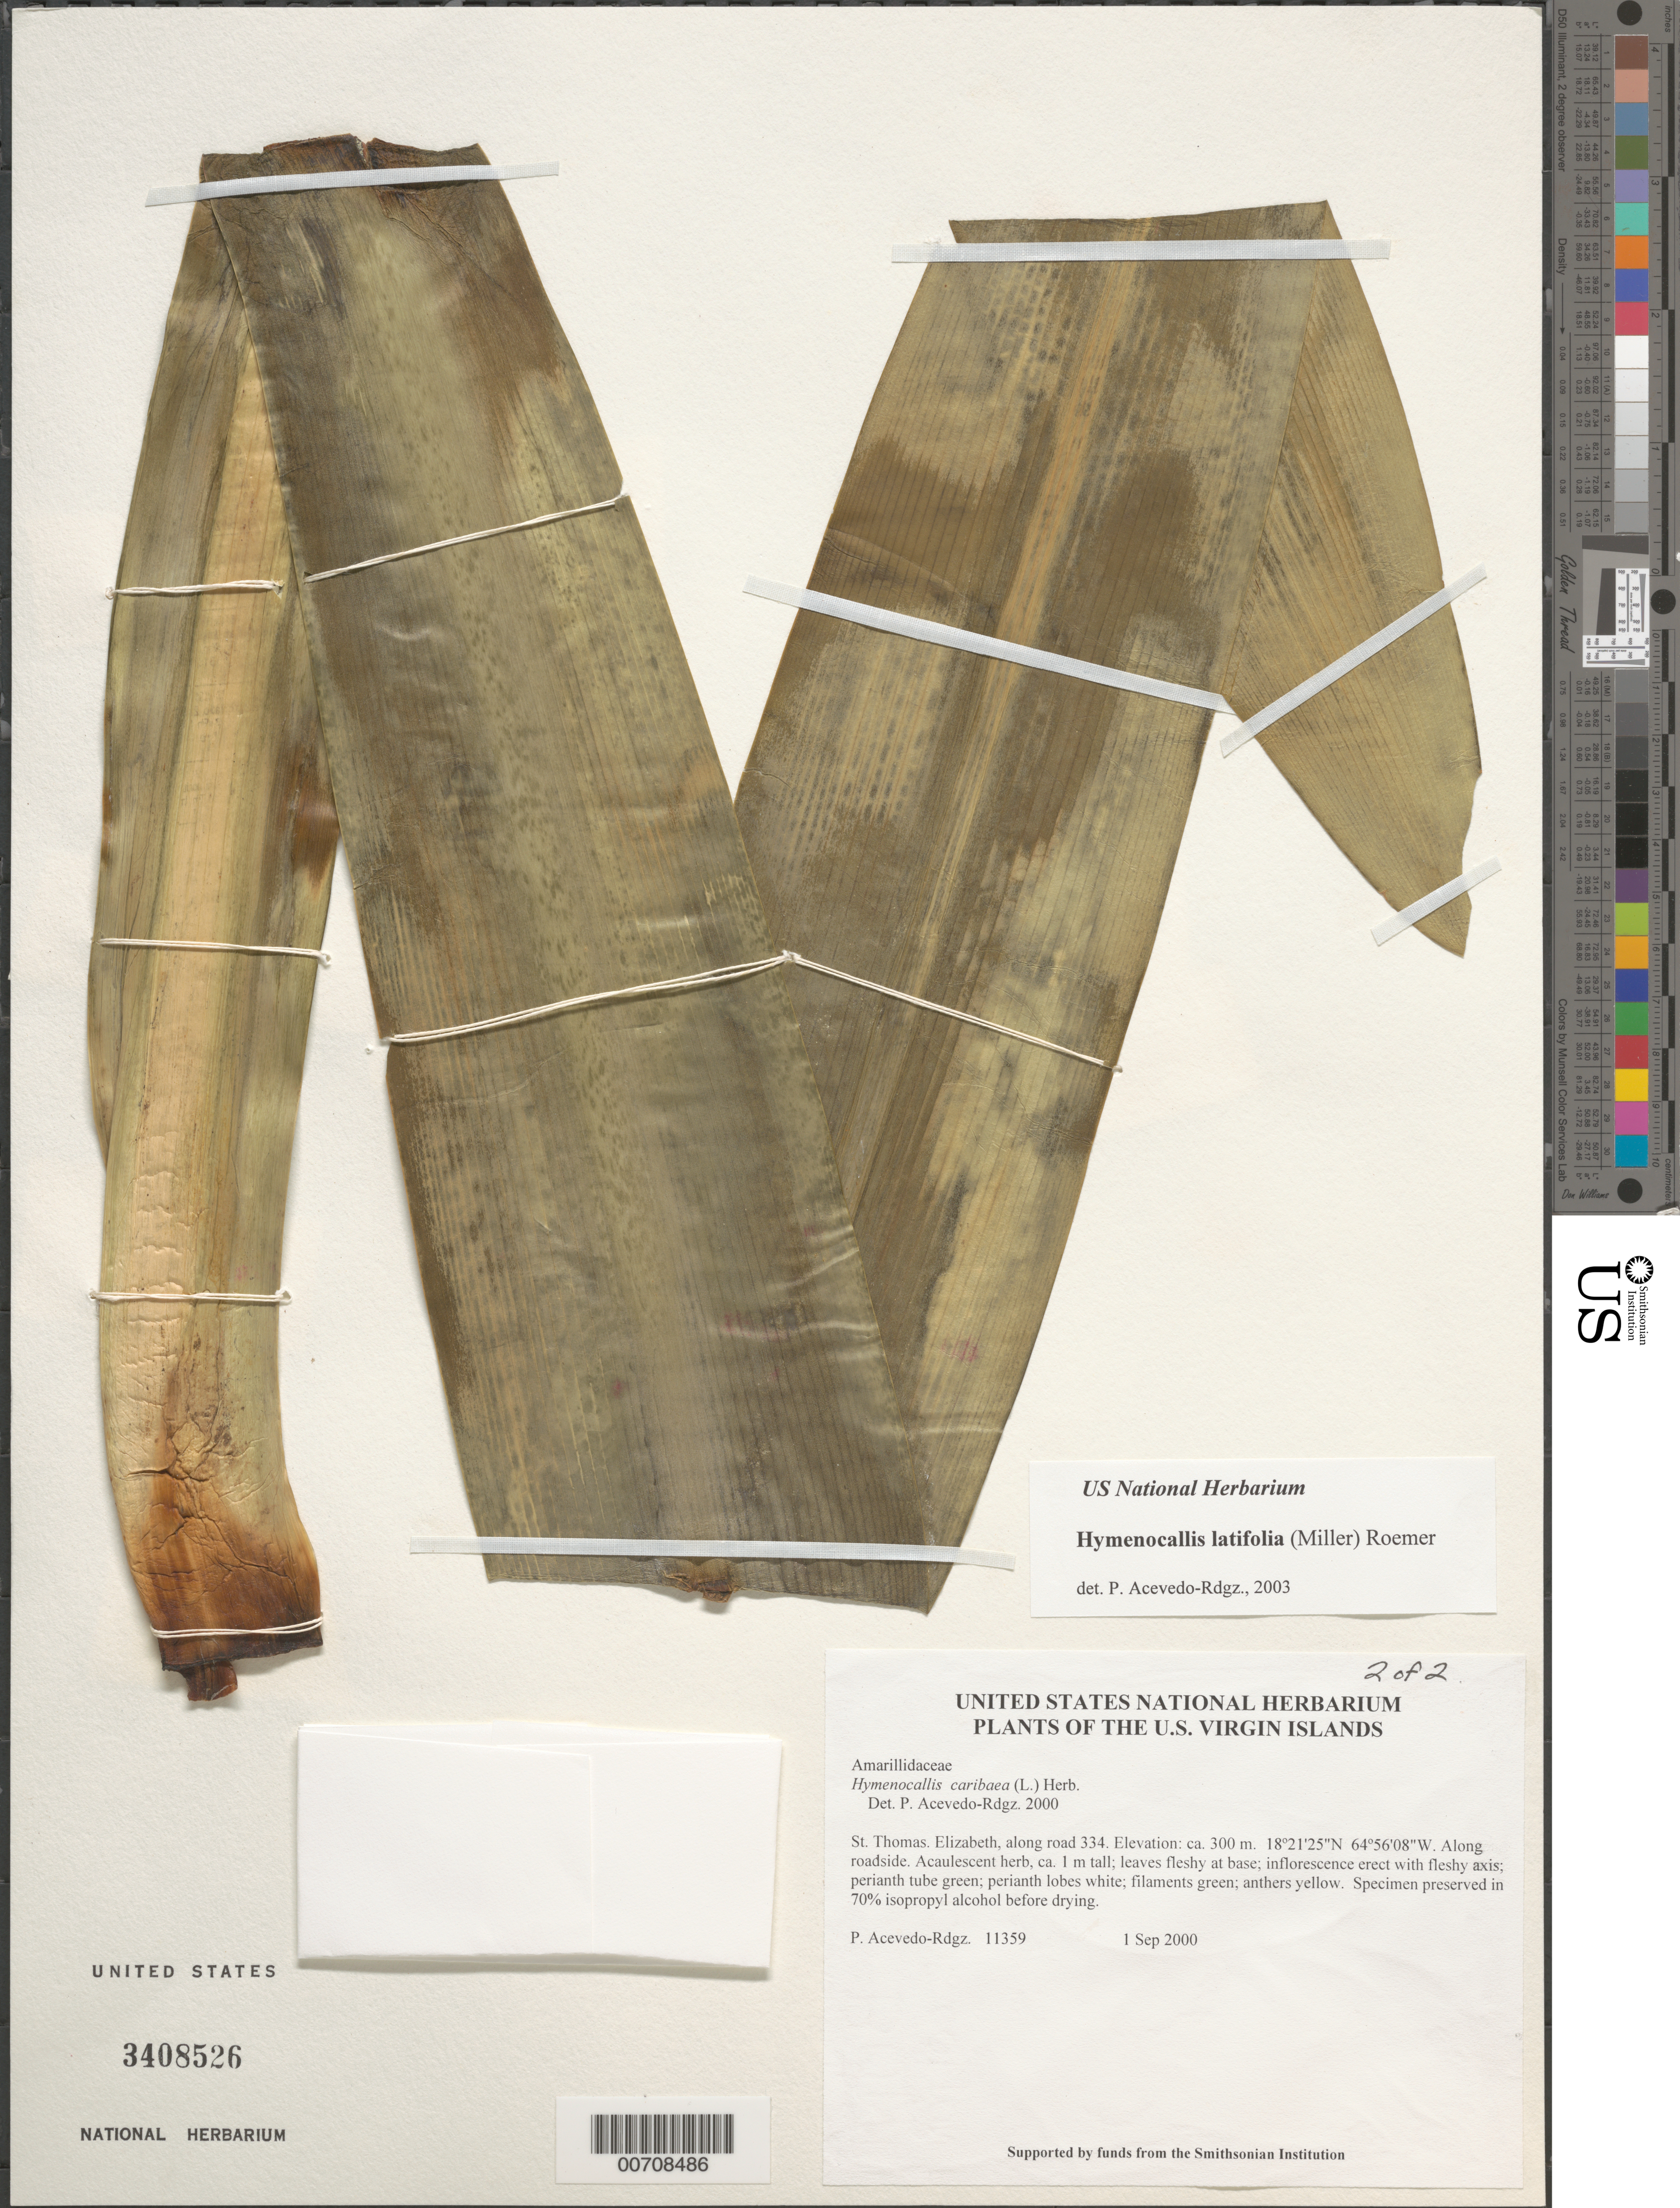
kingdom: Plantae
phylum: Tracheophyta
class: Liliopsida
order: Asparagales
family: Amaryllidaceae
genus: Hymenocallis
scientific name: Hymenocallis latifolia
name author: (Mill.) M. Roem.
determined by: Acevedo-Rodríguez, P., (BOT), Smithsonian Institution - National Museum of Natural History (UNITED STATES)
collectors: P. Acevedo-Rodr.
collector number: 11359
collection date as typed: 01 Sep 2000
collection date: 2000-09-01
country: U.S. Virgin Islands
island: St. Thomas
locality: Elizabeth, along road 334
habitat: Along roadside.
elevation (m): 300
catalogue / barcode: US 3408526